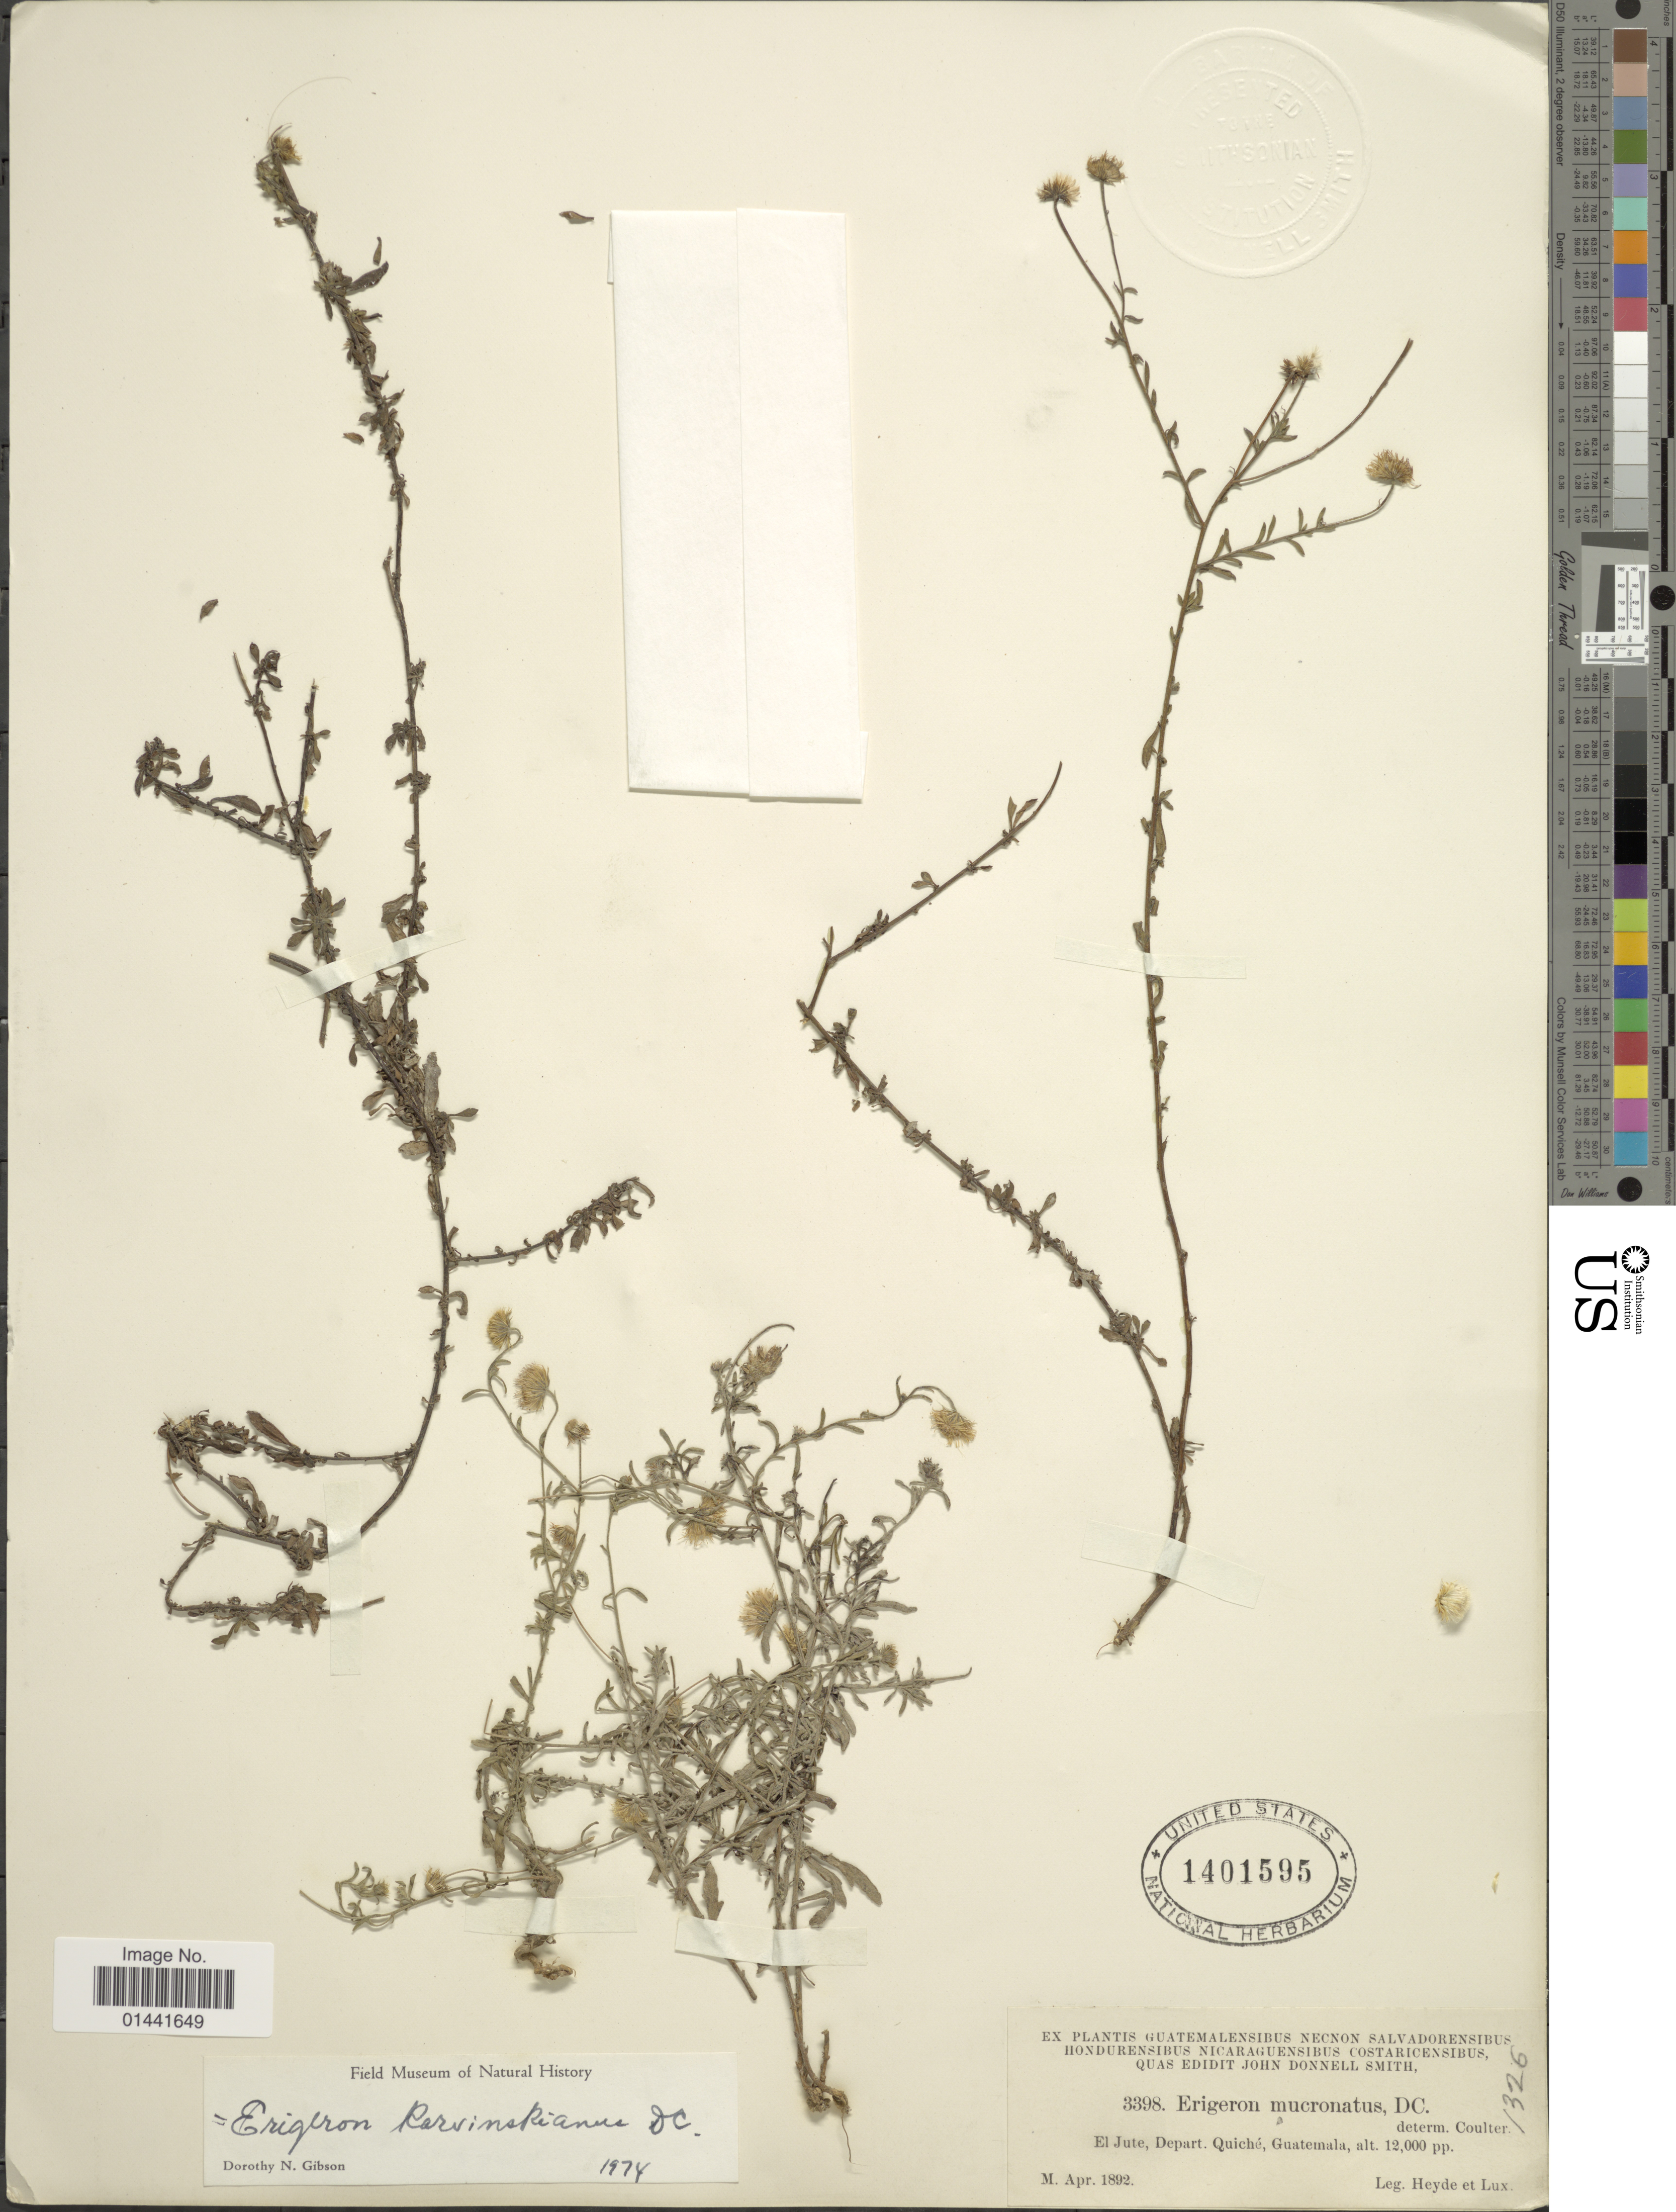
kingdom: Plantae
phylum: Tracheophyta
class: Magnoliopsida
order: Asterales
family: Asteraceae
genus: Erigeron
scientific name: Erigeron karvinskianus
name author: DC.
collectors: Heyde & Lux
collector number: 3398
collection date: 1892-04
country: Guatemala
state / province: El Quiché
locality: El Jute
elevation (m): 3658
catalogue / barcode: US 1401595